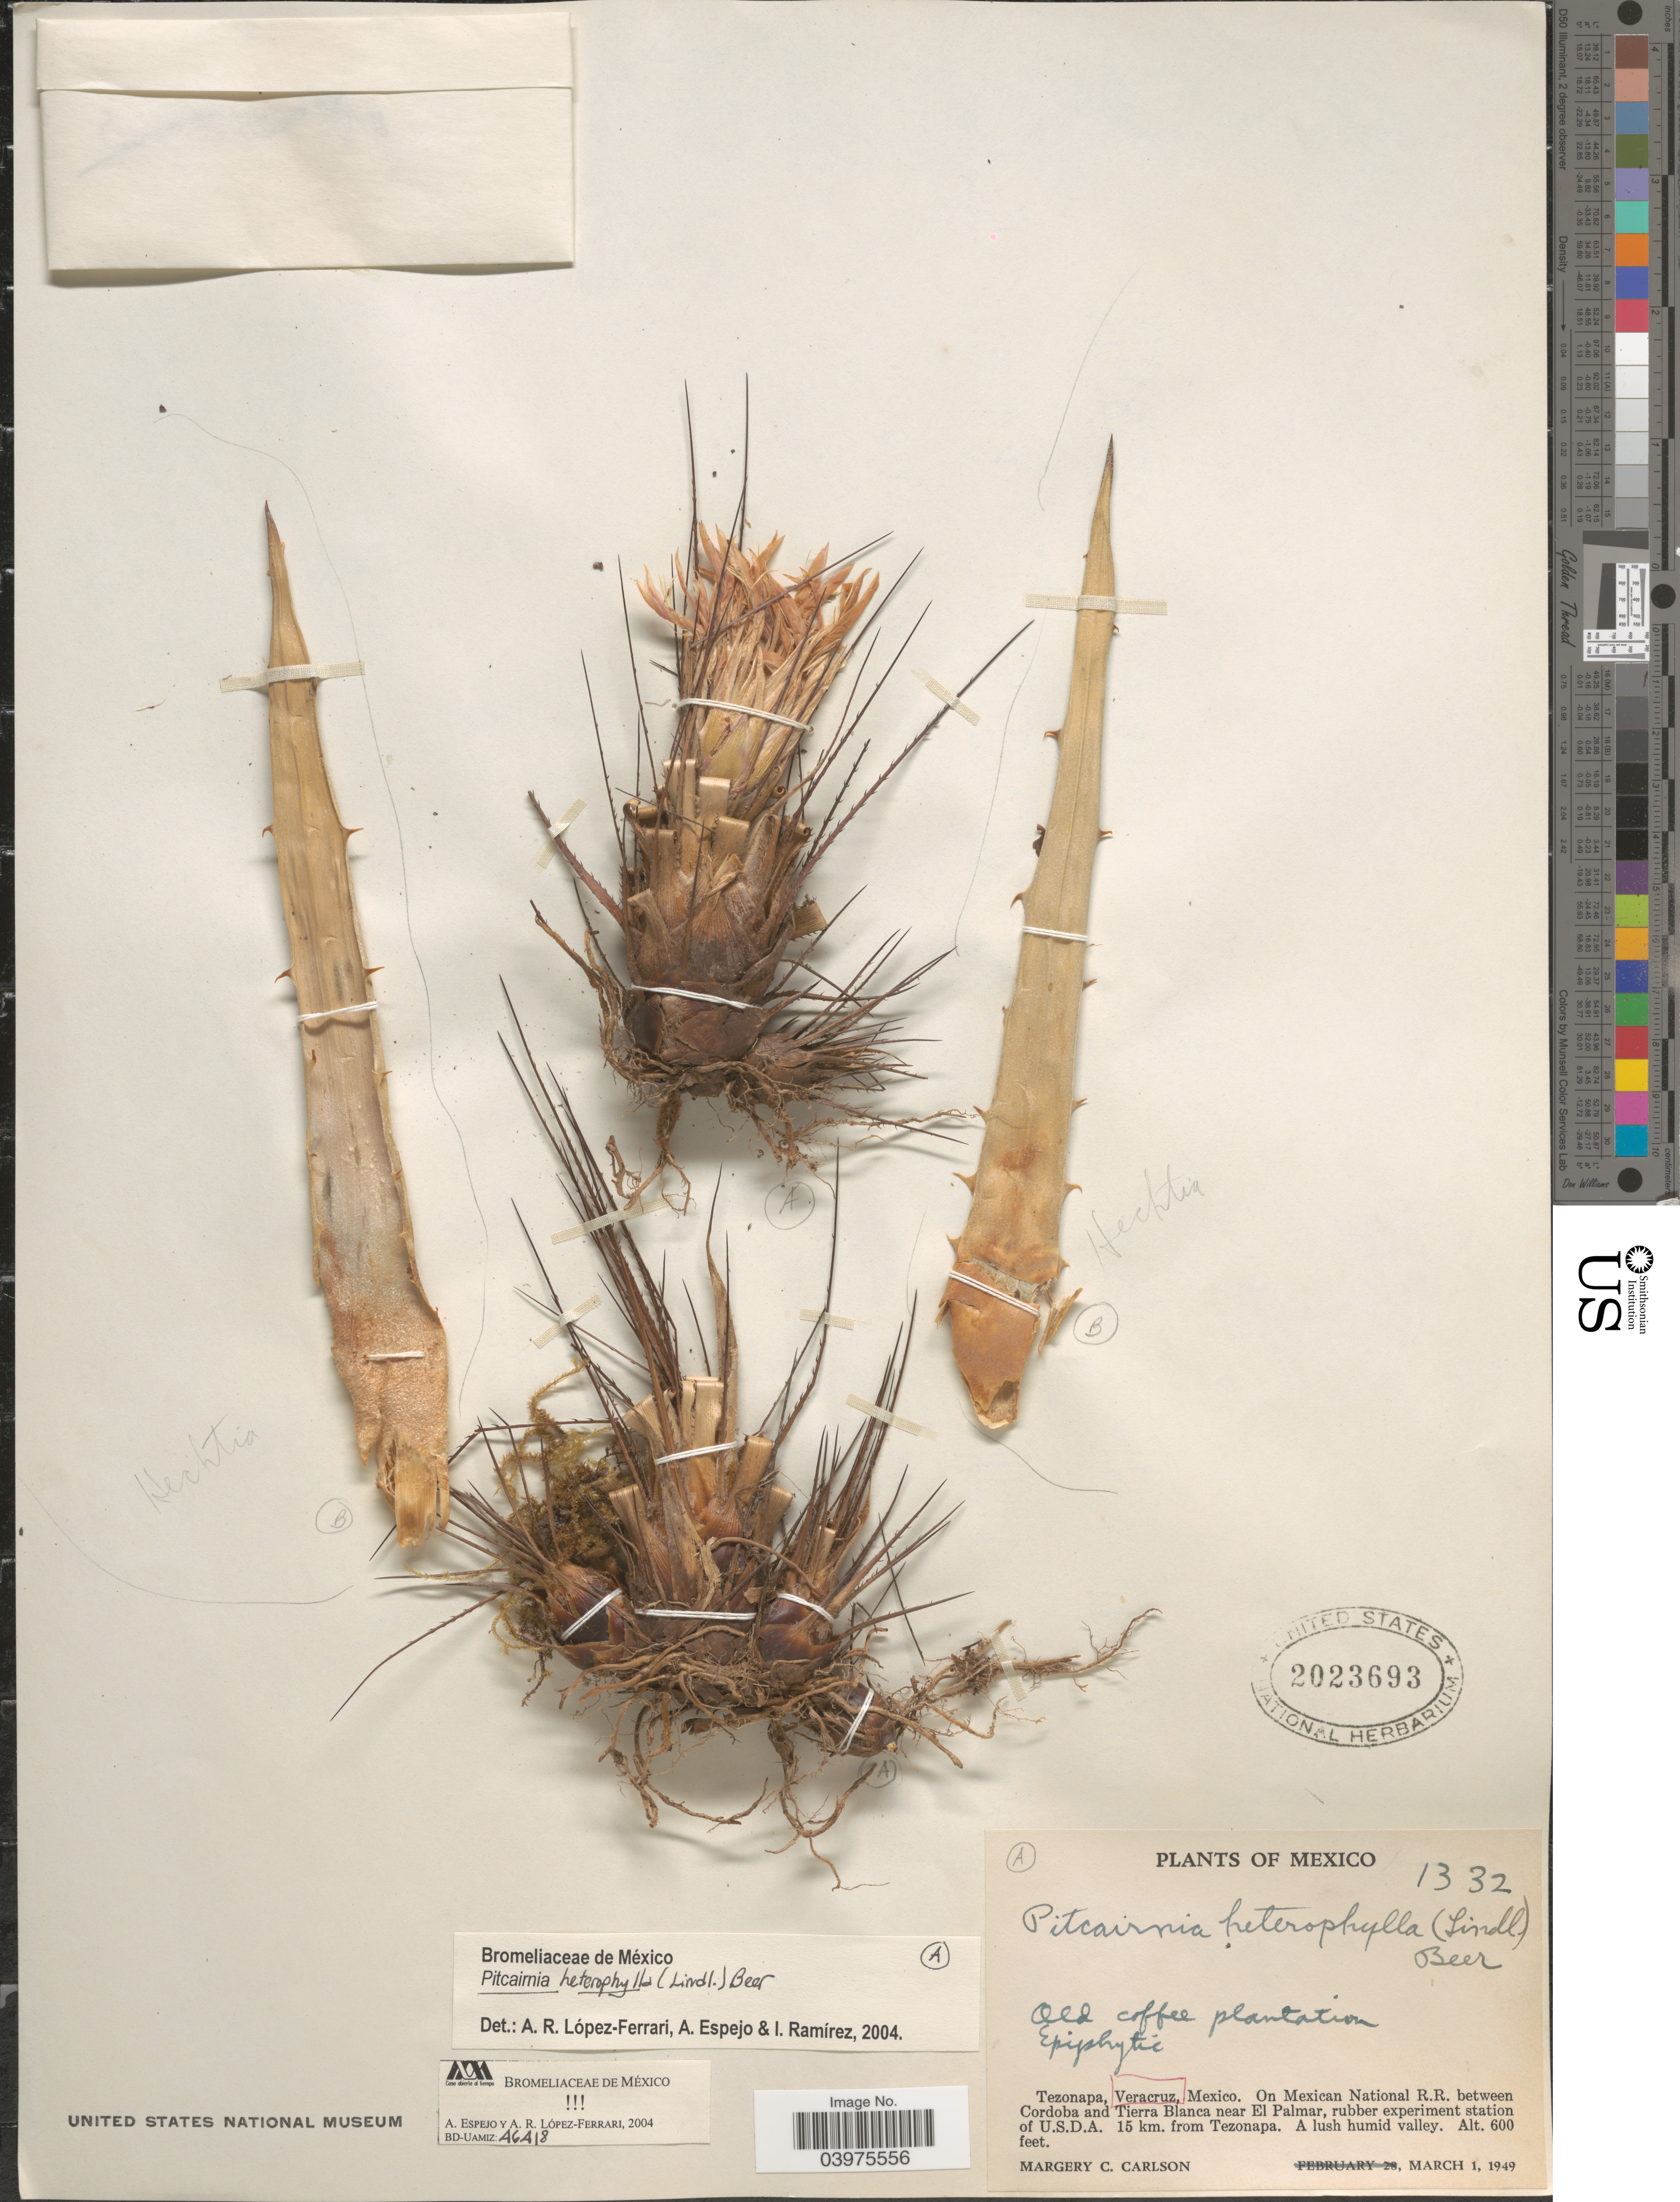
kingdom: Plantae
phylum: Tracheophyta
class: Liliopsida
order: Poales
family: Bromeliaceae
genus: Pitcairnia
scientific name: Pitcairnia heterophylla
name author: (Lindl.) Beer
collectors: M. C. Carlson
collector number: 1332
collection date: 1949-03-01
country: Mexico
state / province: Veracruz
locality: Tezonapa, Veracruz. On Mexican National R.R. between Cordoba and Tierra Blanca near El Palmar, rubber experiment station of U.S.D.A. 15 km. from Tezonapa.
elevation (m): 183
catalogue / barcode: US 2023693